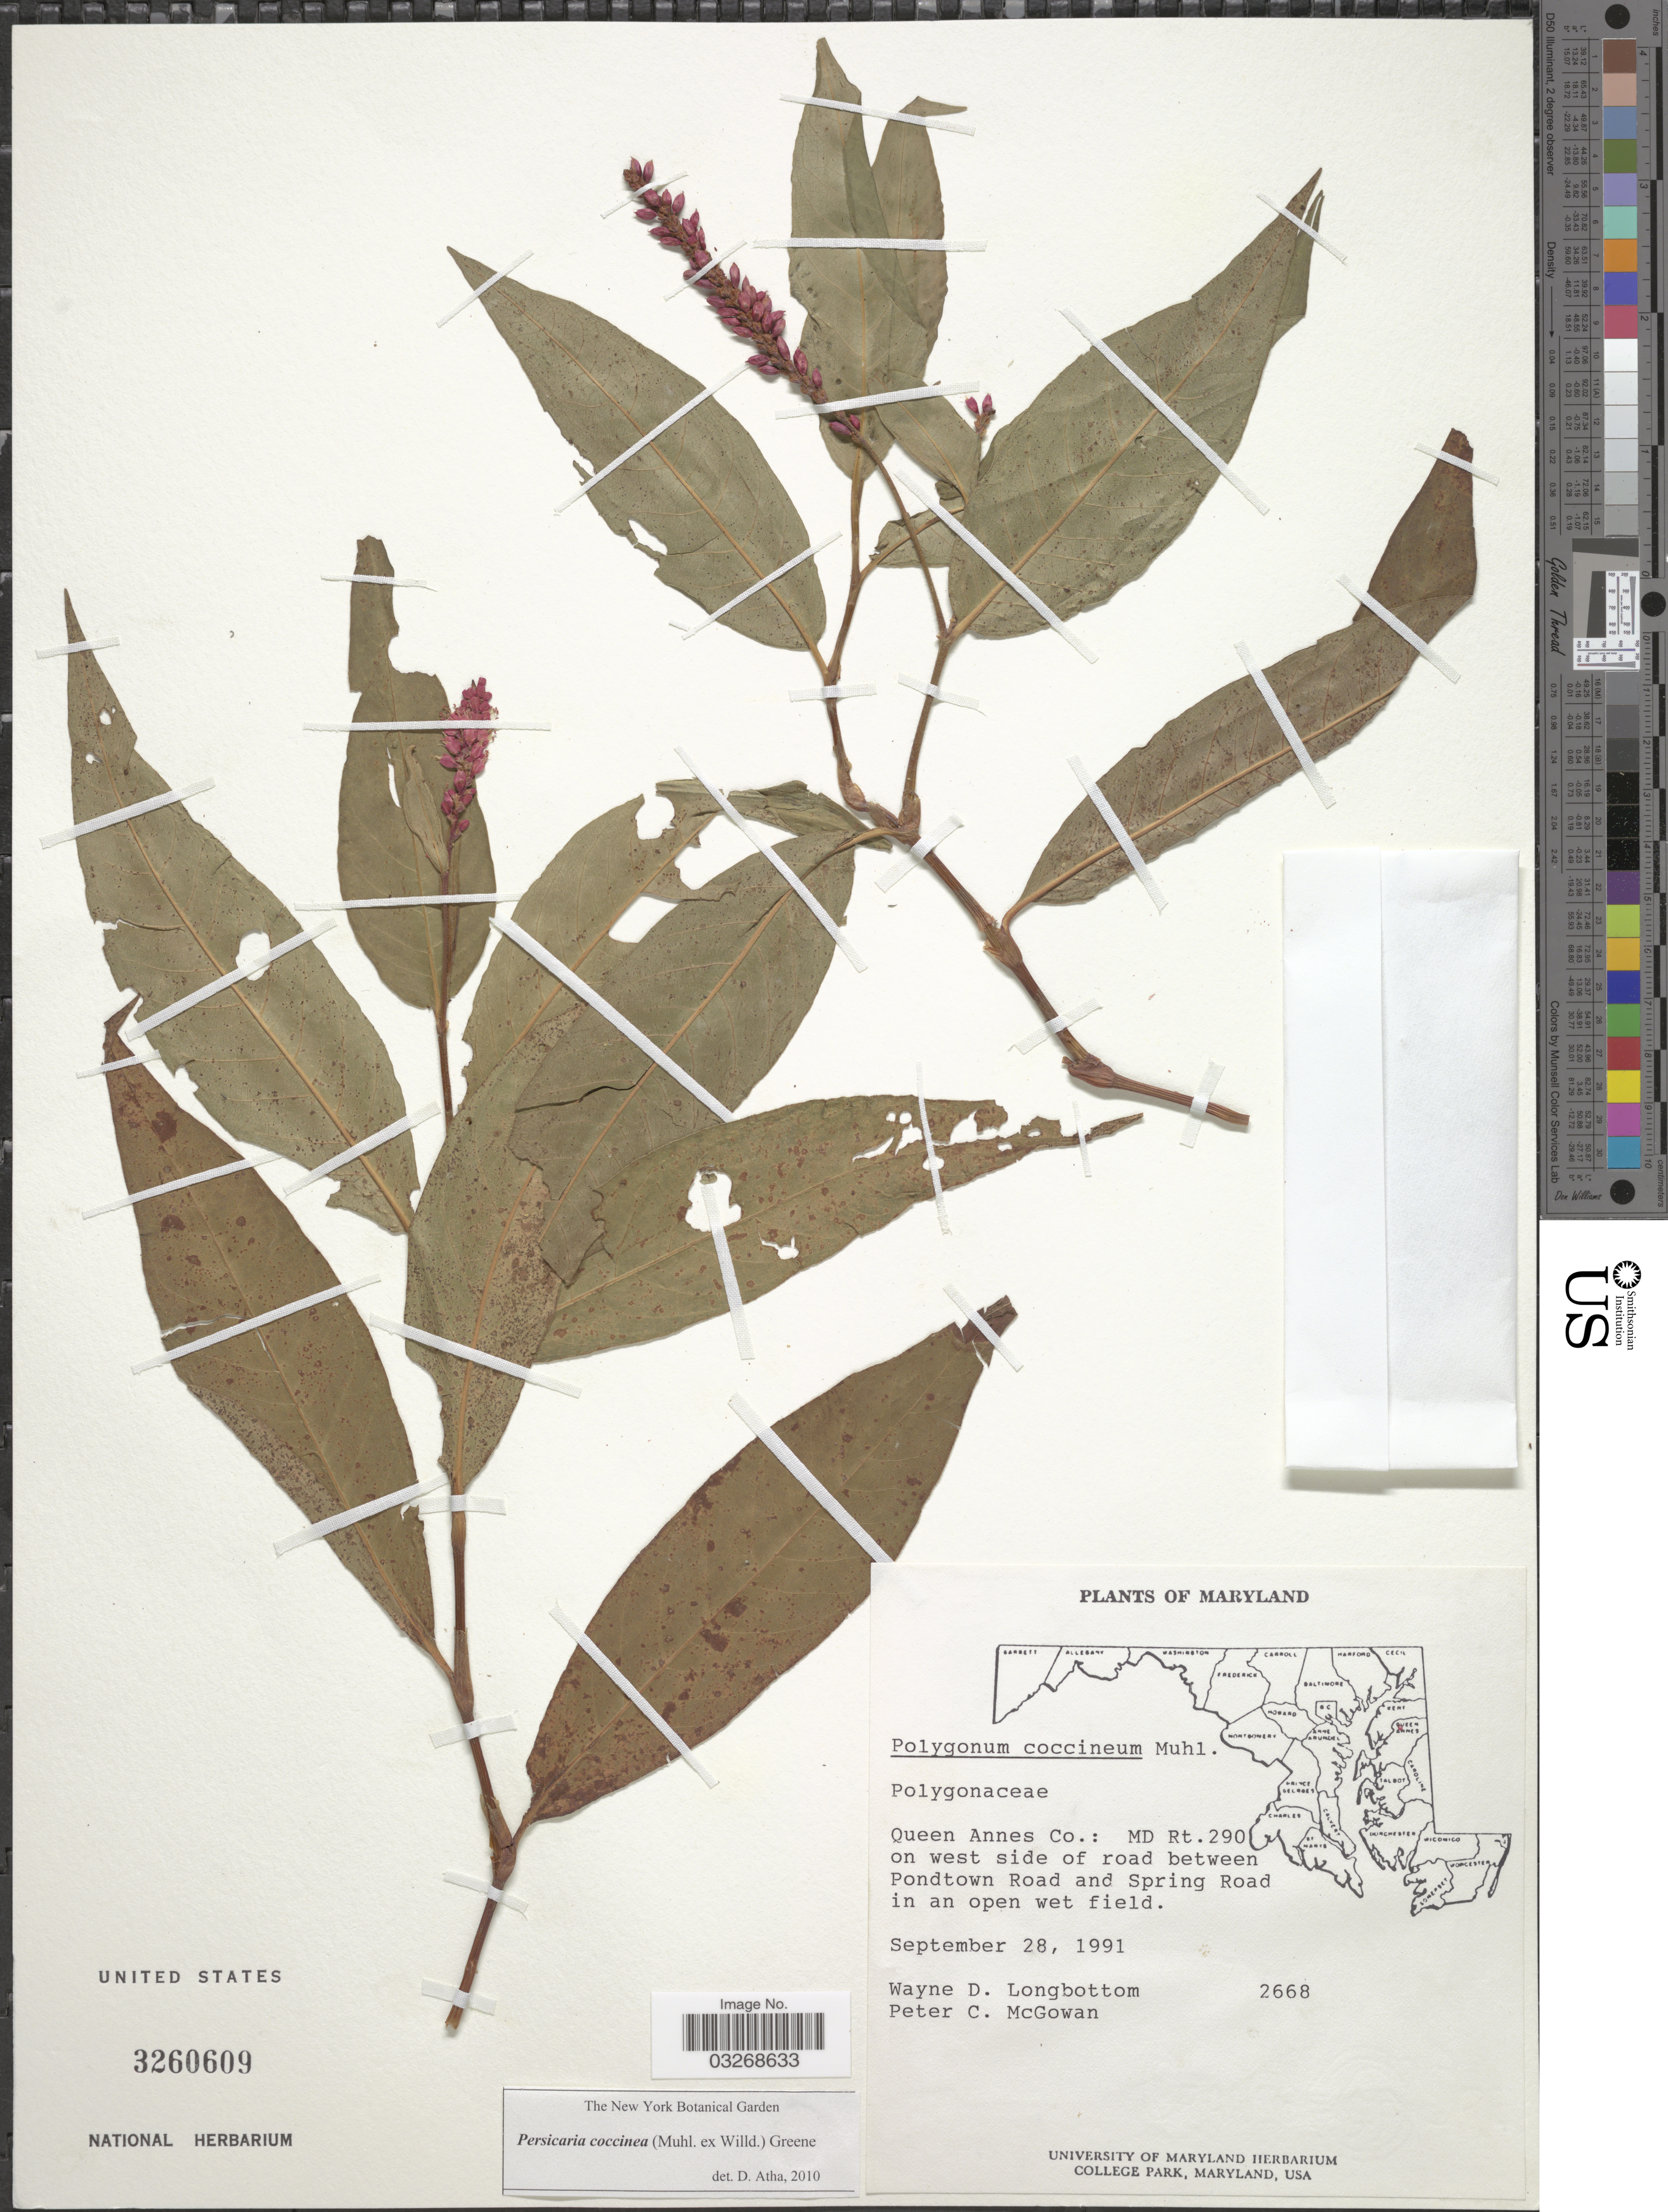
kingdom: Plantae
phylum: Tracheophyta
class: Magnoliopsida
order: Caryophyllales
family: Polygonaceae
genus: Persicaria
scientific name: Persicaria coccinea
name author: (Muhl. ex Willd.) Greene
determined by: Atha, D. E.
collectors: W. D. Longbottom & P. McGowan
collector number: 2668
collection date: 1991-09-28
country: United States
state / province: Maryland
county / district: Queen Anne's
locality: Queen Annes Co.: MD Rt. 290 on west side of road between Pondtown Road and Spring Road.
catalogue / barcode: US 3260609